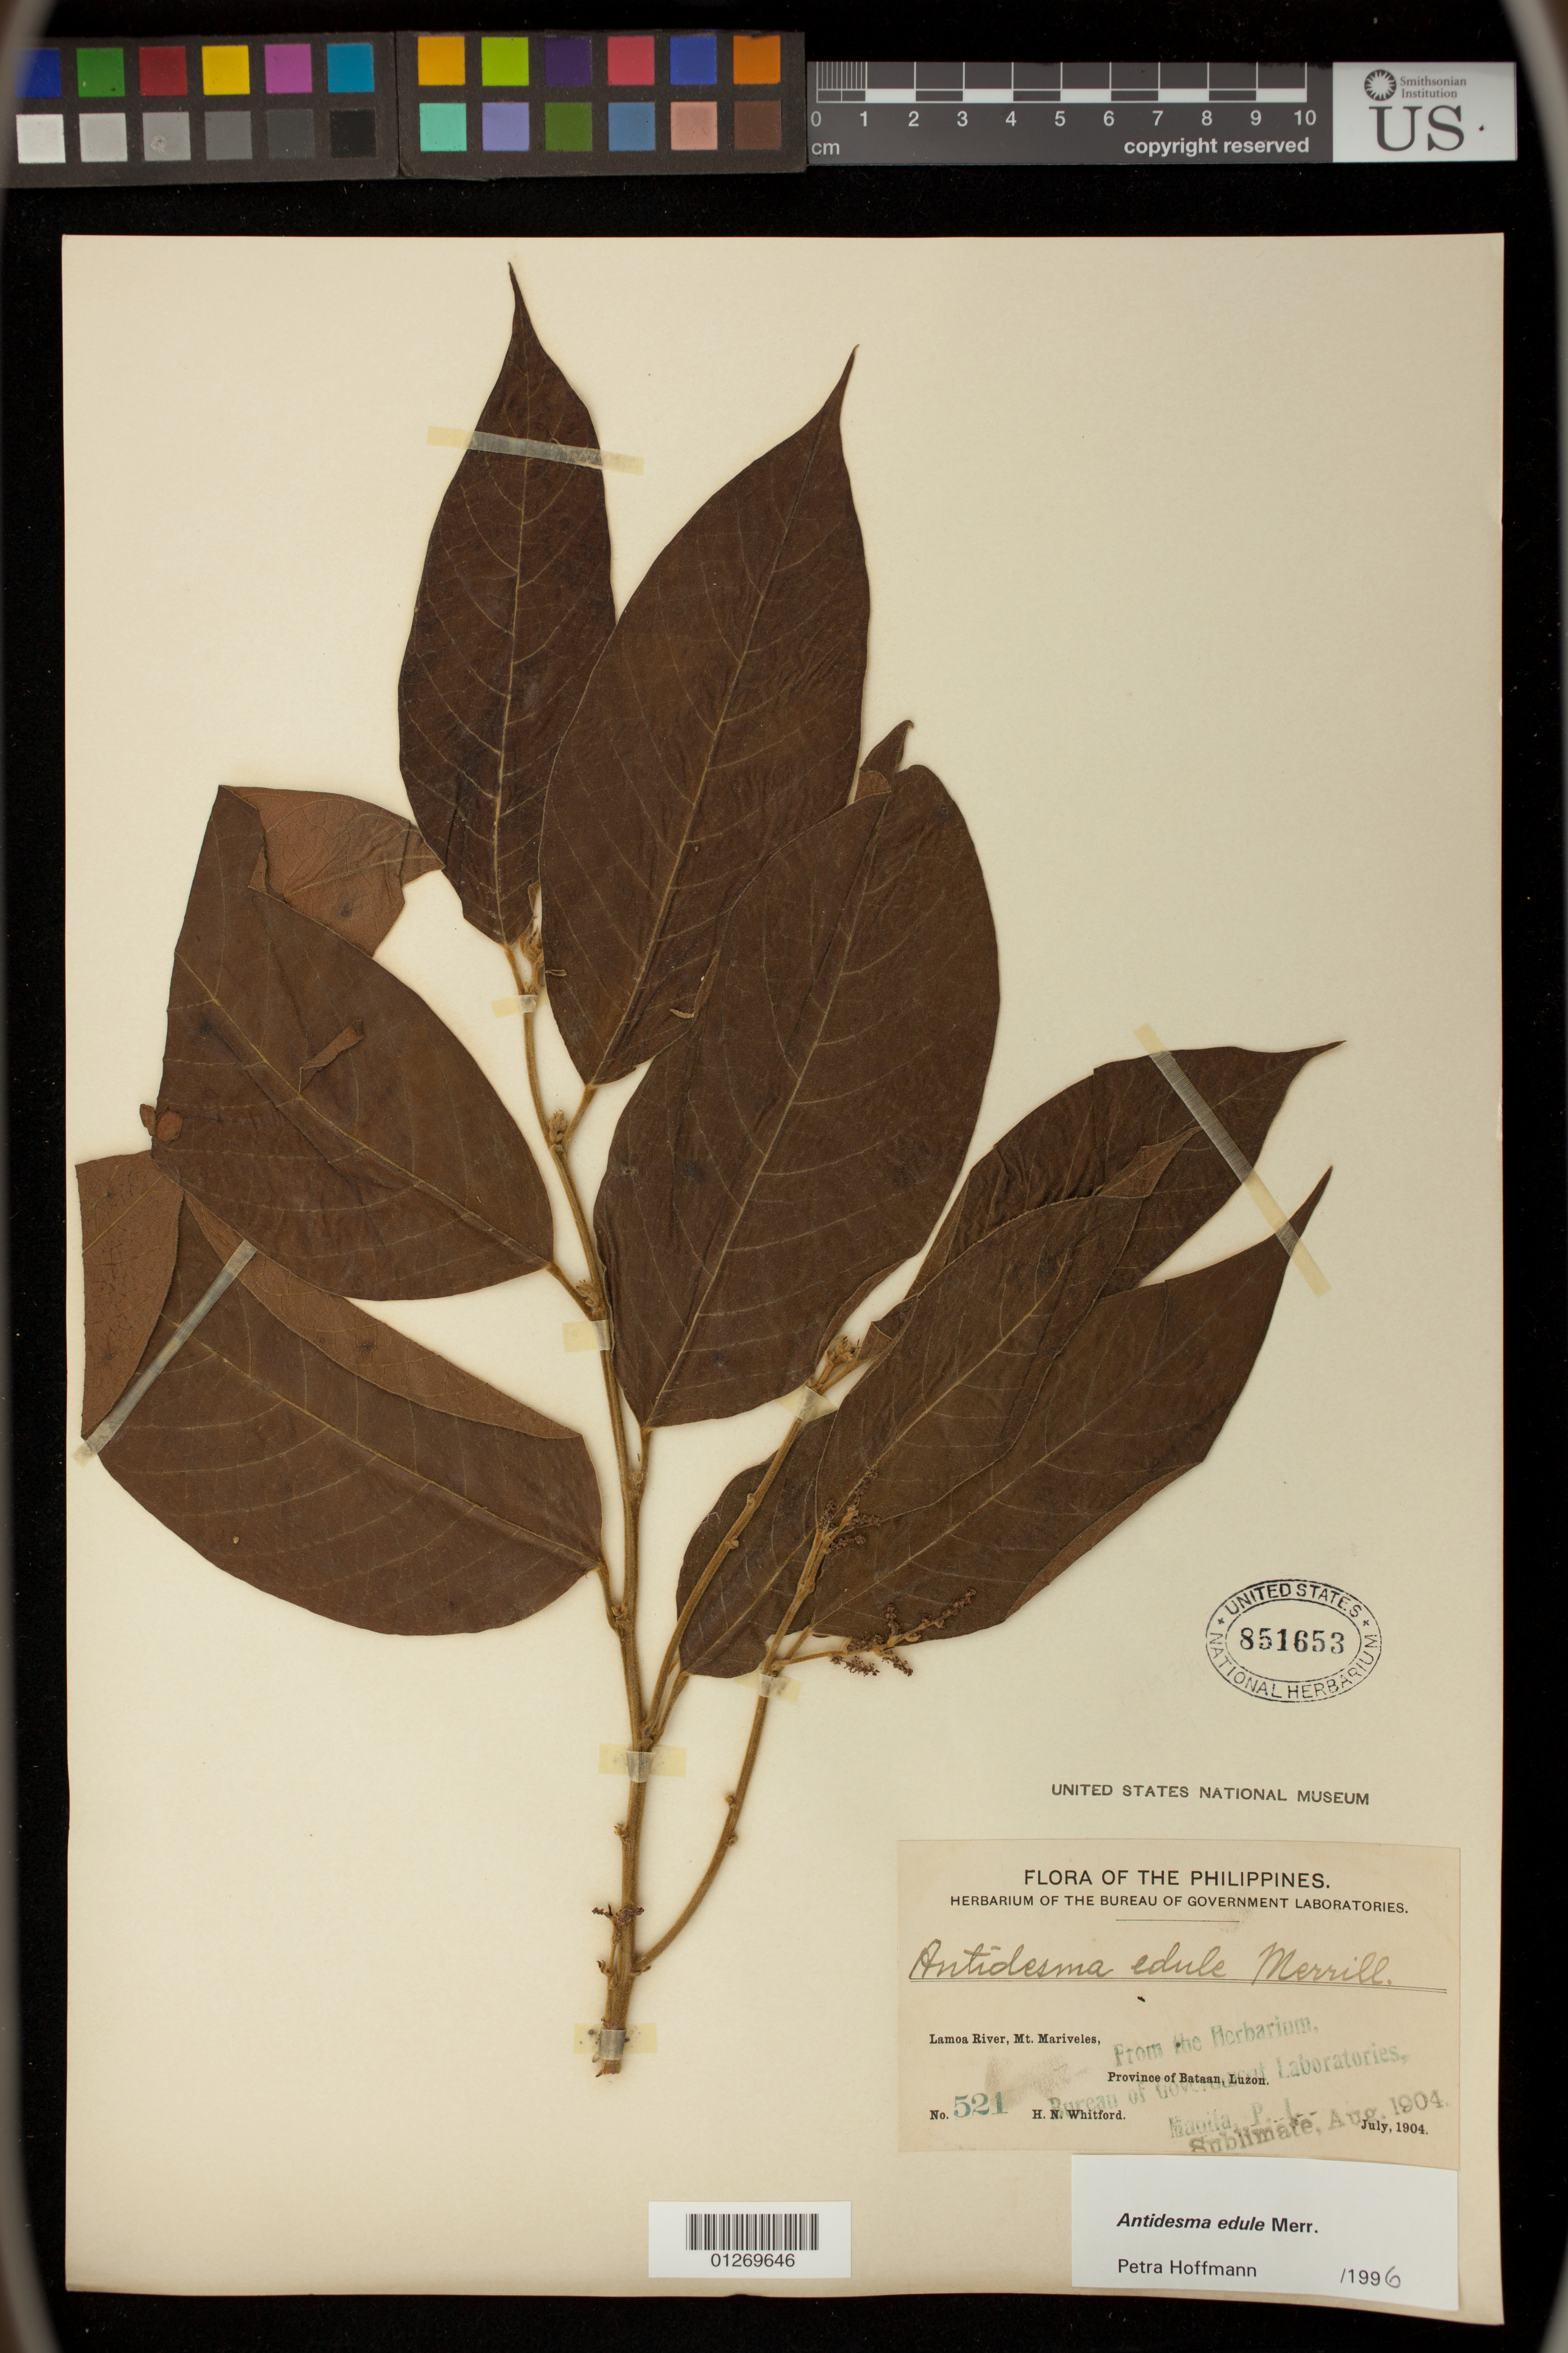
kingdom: Plantae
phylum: Tracheophyta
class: Magnoliopsida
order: Malpighiales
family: Phyllanthaceae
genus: Antidesma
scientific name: Antidesma edule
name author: Merr.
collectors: H. N. Whitford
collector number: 521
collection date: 1904-07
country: Philippines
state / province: Central Luzon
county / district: Bataan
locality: Lamoa River, Mt. Mariveles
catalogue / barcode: US 851653